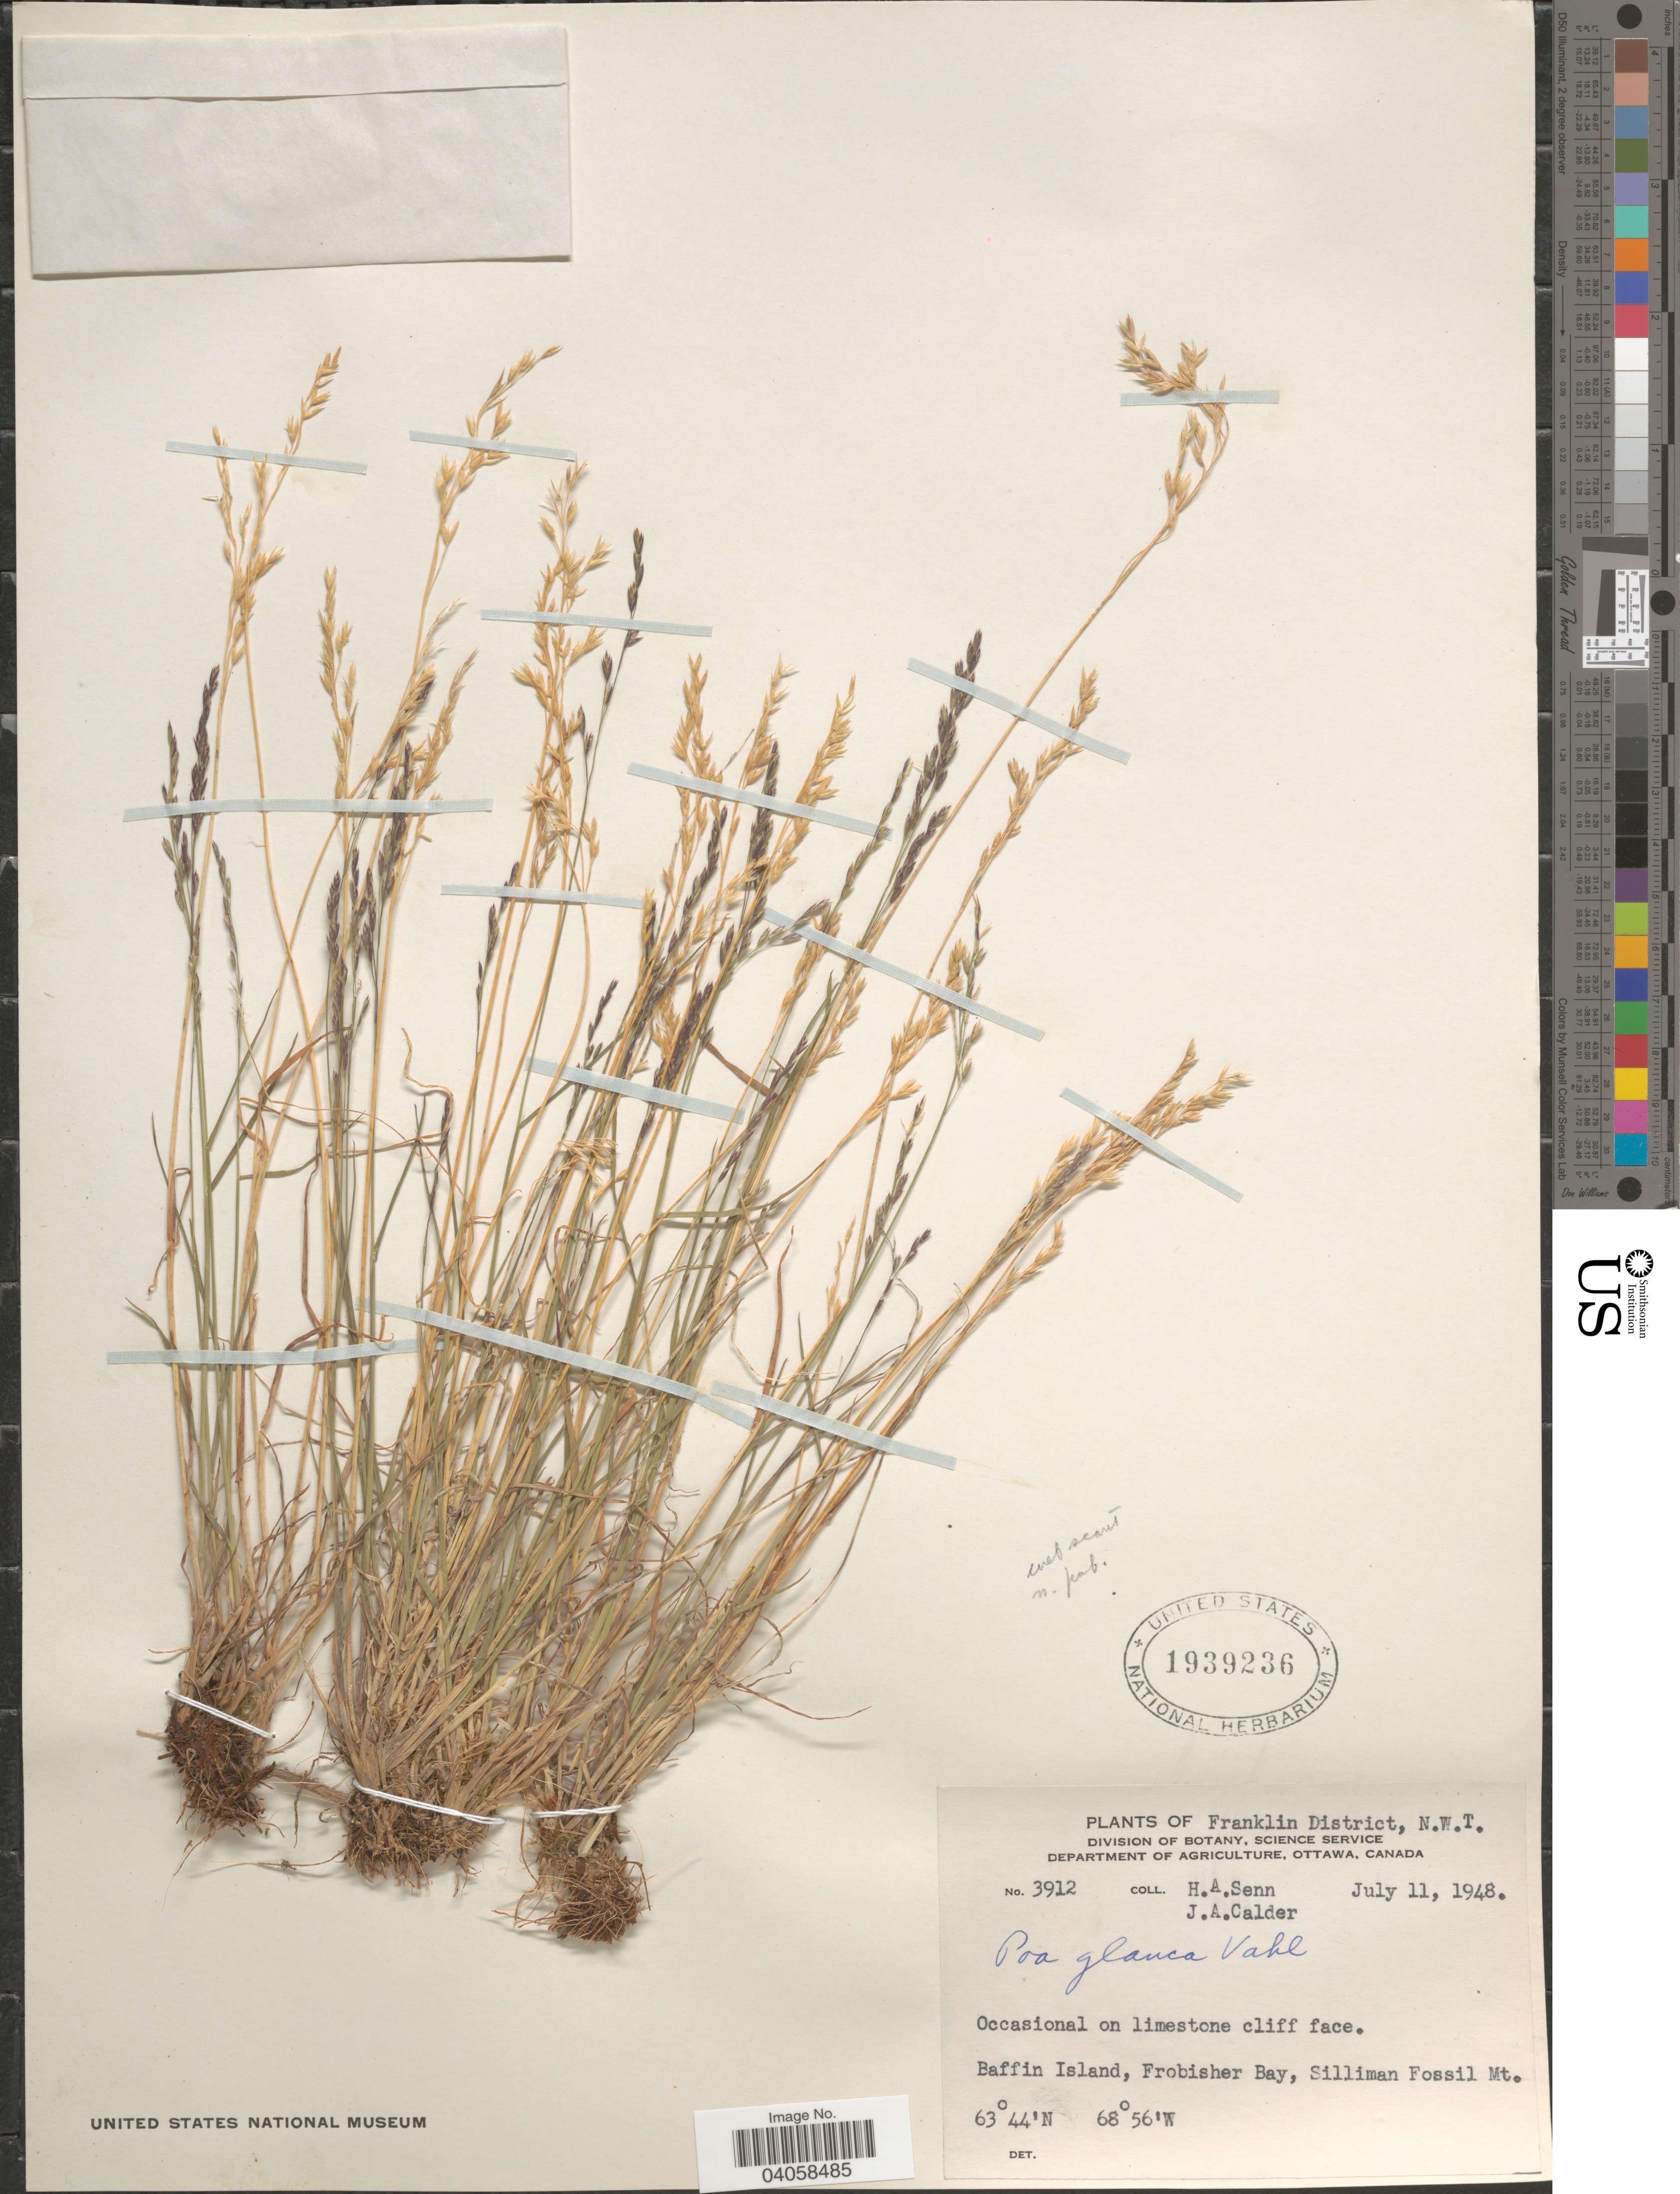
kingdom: Plantae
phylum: Tracheophyta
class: Liliopsida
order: Poales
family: Poaceae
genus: Poa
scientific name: Poa glauca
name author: Vahl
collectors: H. Senn & J. A. Calder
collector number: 3912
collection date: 1948-07-11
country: Canada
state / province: Northwest Territories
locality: Franklin District. Baffin Island, Frobisher Bay, Silliman Fossil Mt.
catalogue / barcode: US 1939236